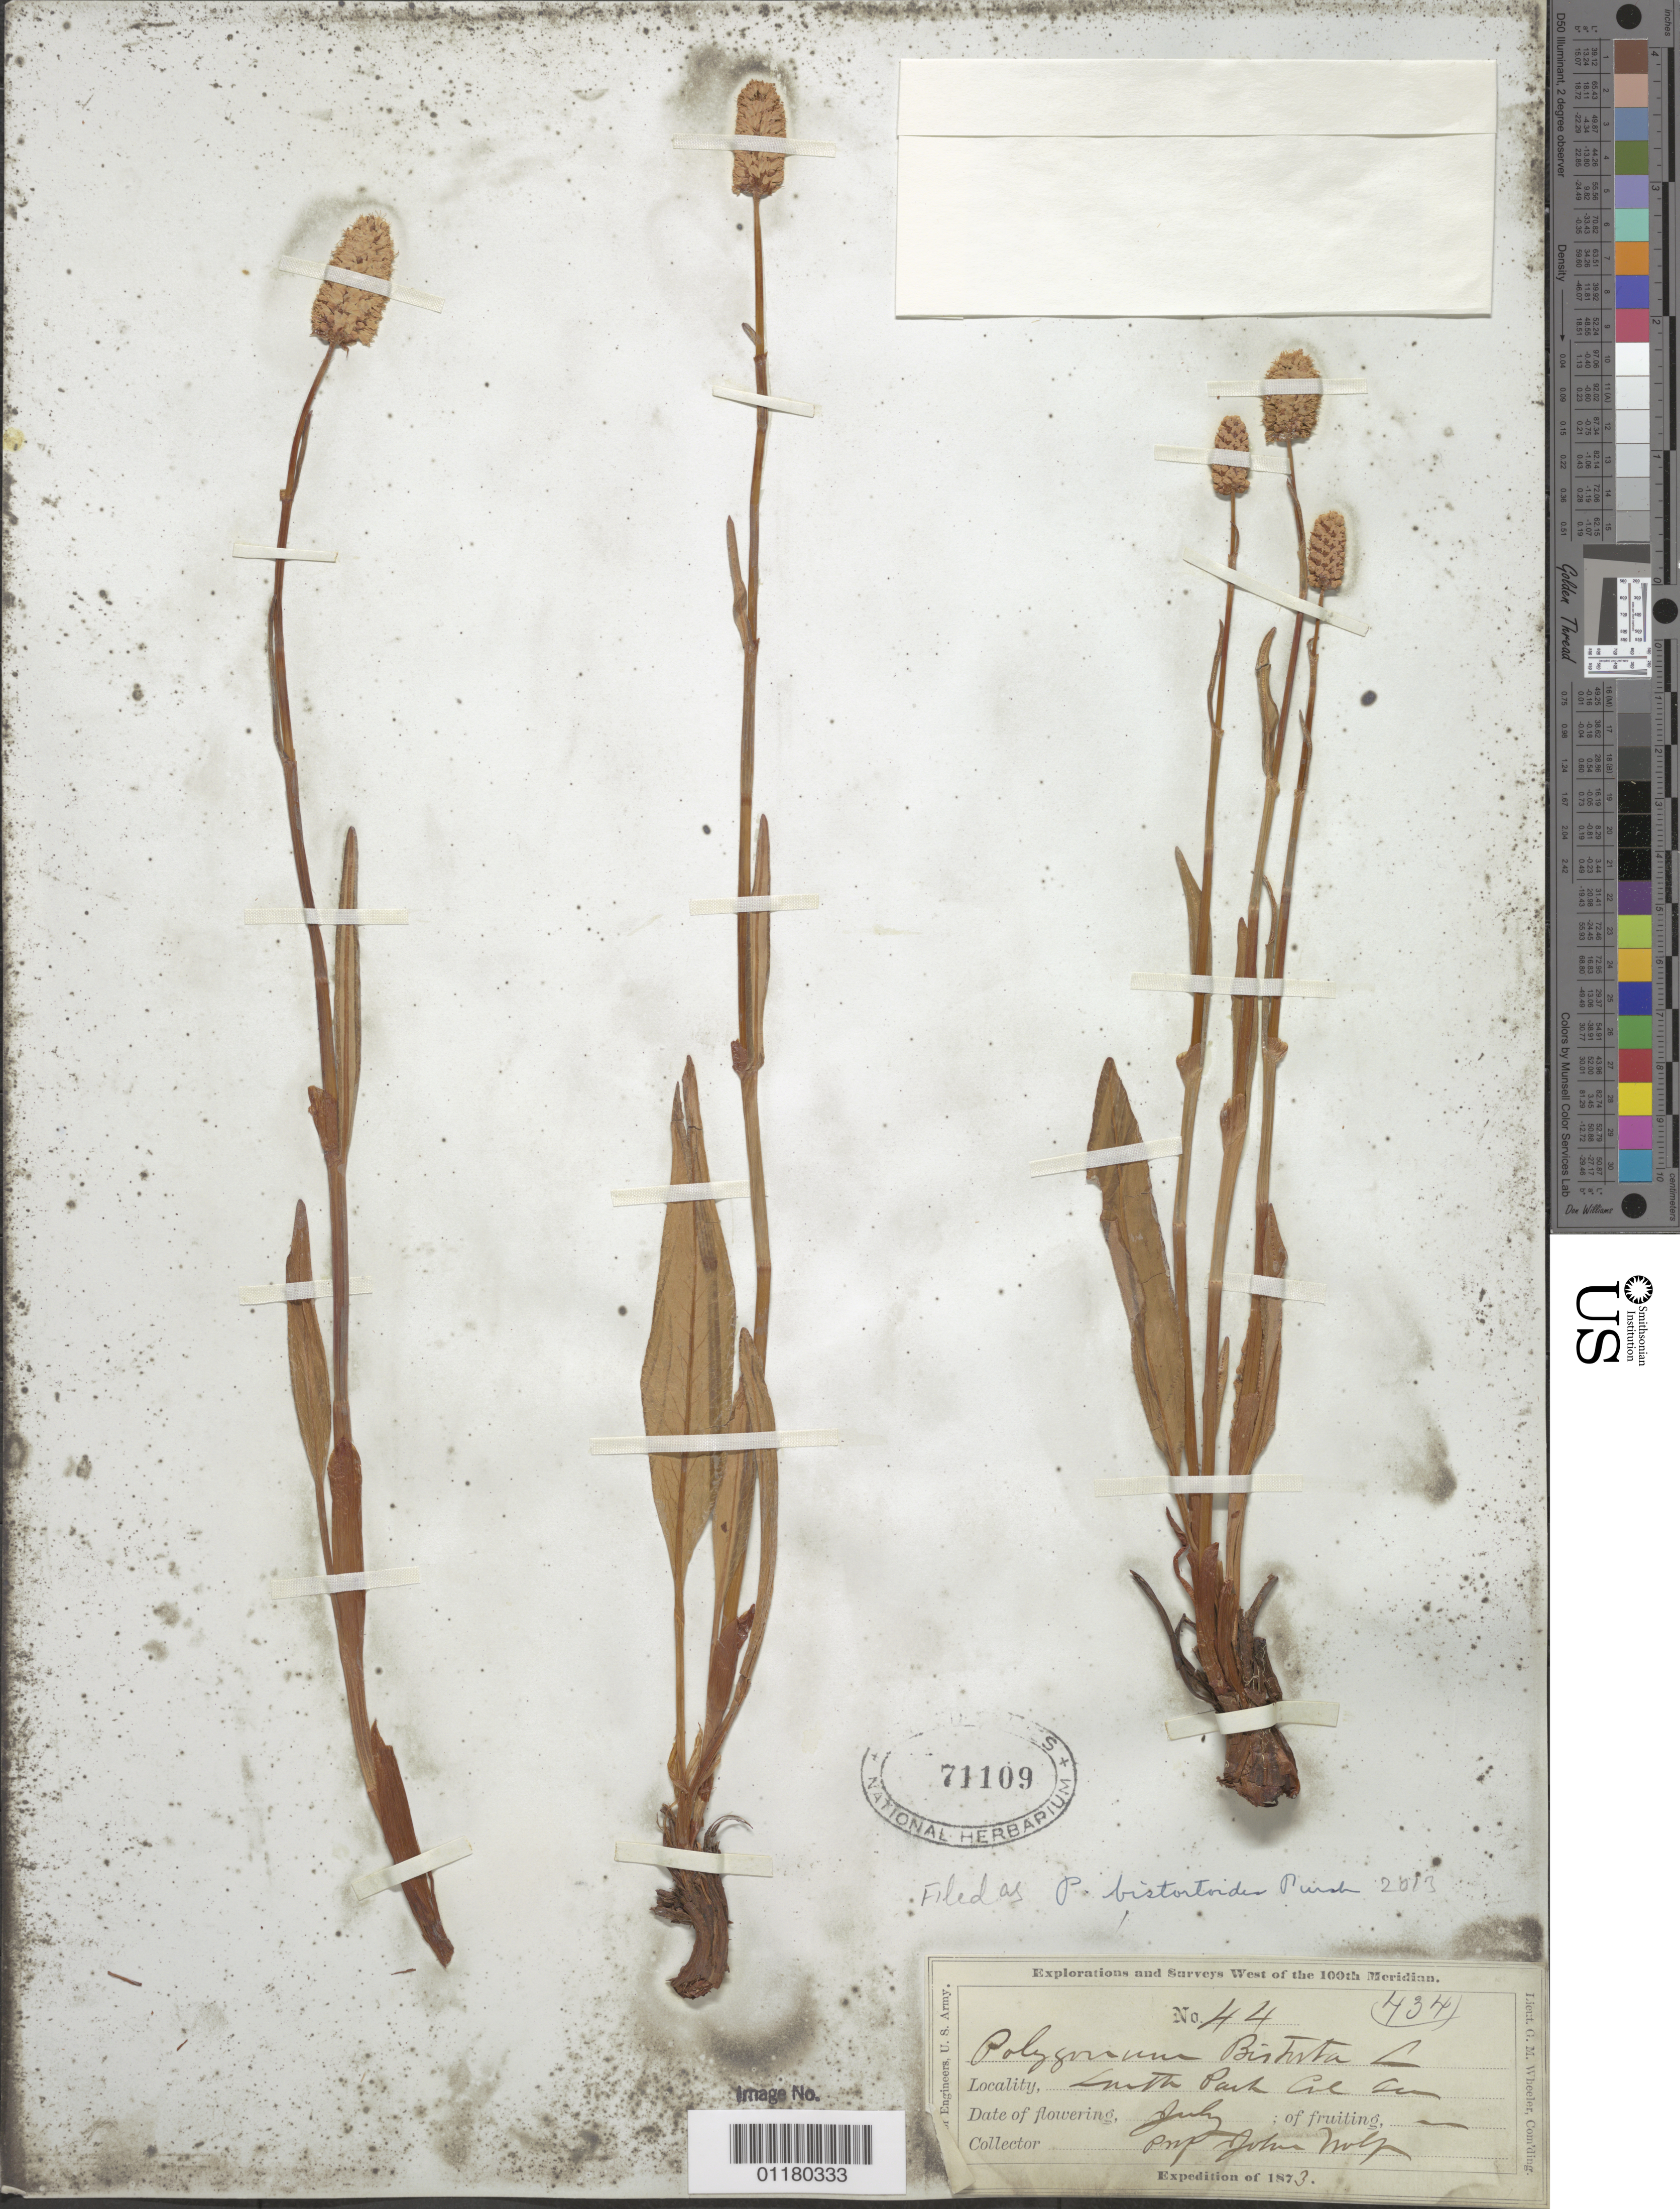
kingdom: Plantae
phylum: Tracheophyta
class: Magnoliopsida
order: Caryophyllales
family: Polygonaceae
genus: Bistorta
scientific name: Bistorta bistortoides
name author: (Pursh) Small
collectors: J. Wolf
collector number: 44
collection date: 1873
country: United States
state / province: Colorado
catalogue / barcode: US 71109